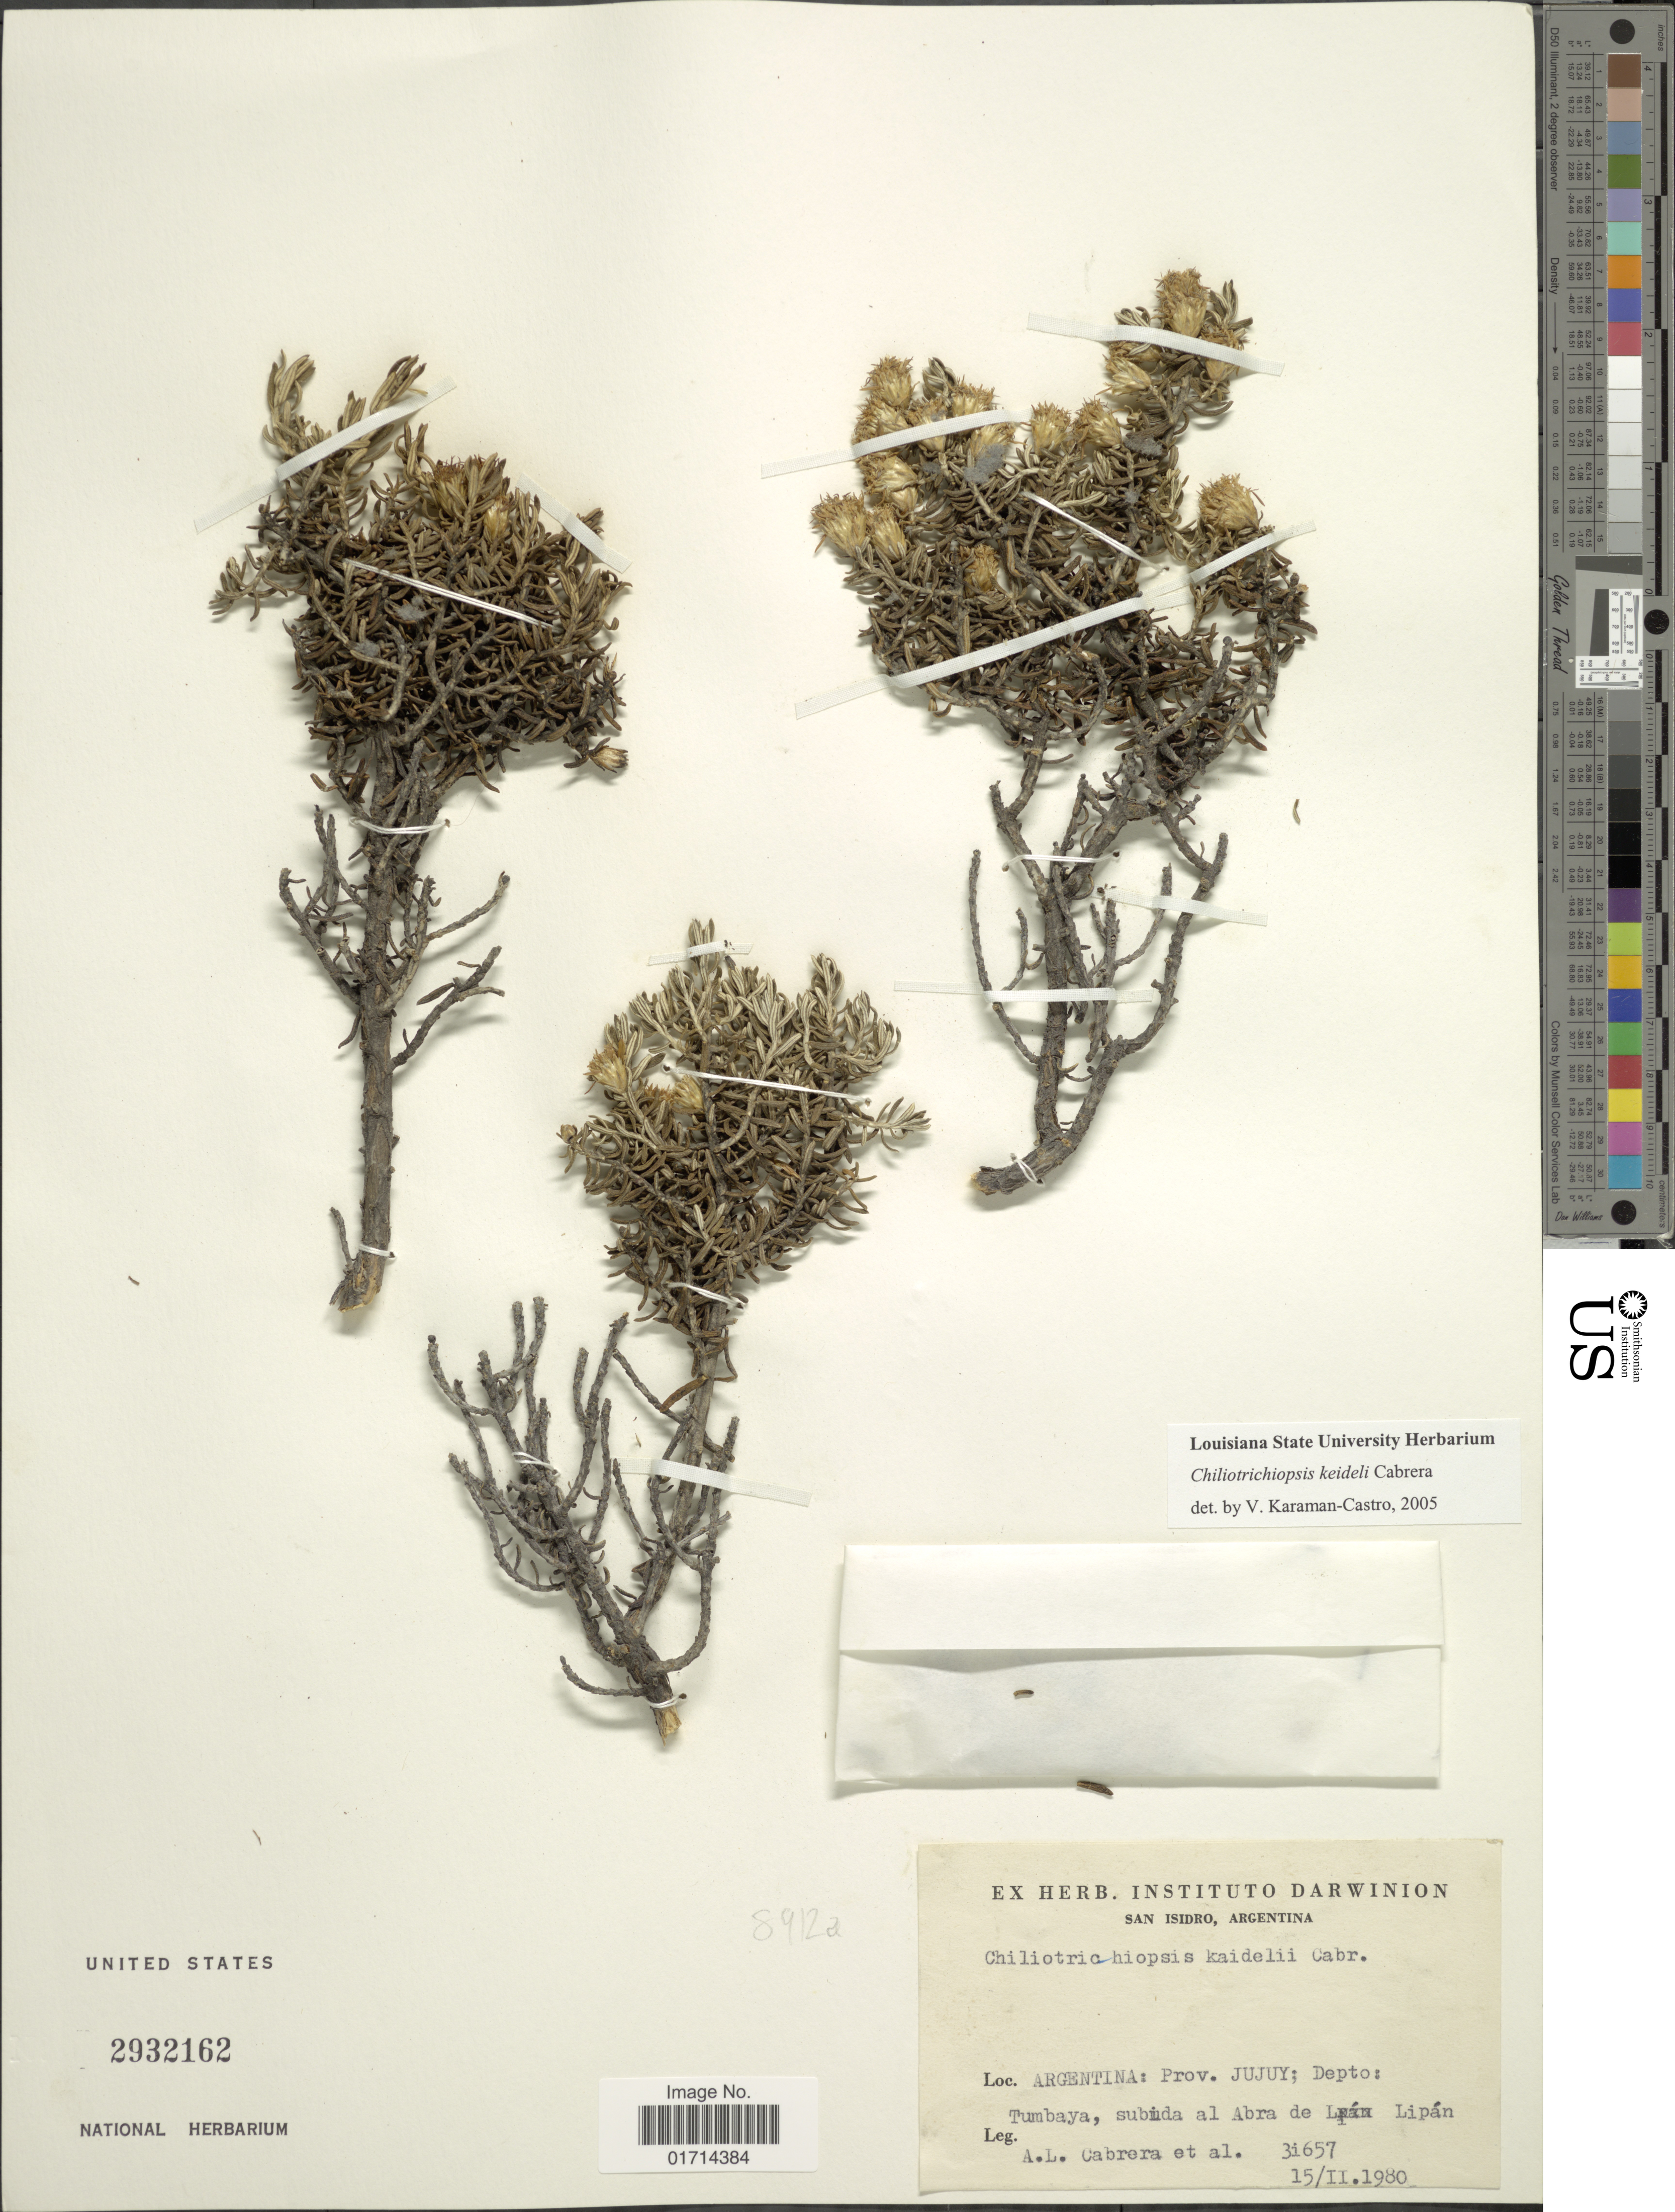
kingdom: Plantae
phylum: Tracheophyta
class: Magnoliopsida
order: Asterales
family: Asteraceae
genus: Chiliotrichiopsis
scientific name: Chiliotrichiopsis keideli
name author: Cabrera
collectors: A. L. Cabrera & et al.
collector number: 31657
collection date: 1980-02-15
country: Argentina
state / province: Jujuy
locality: Depto: Tumbaya, subida al Abra de Lipan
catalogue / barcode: US 2932162